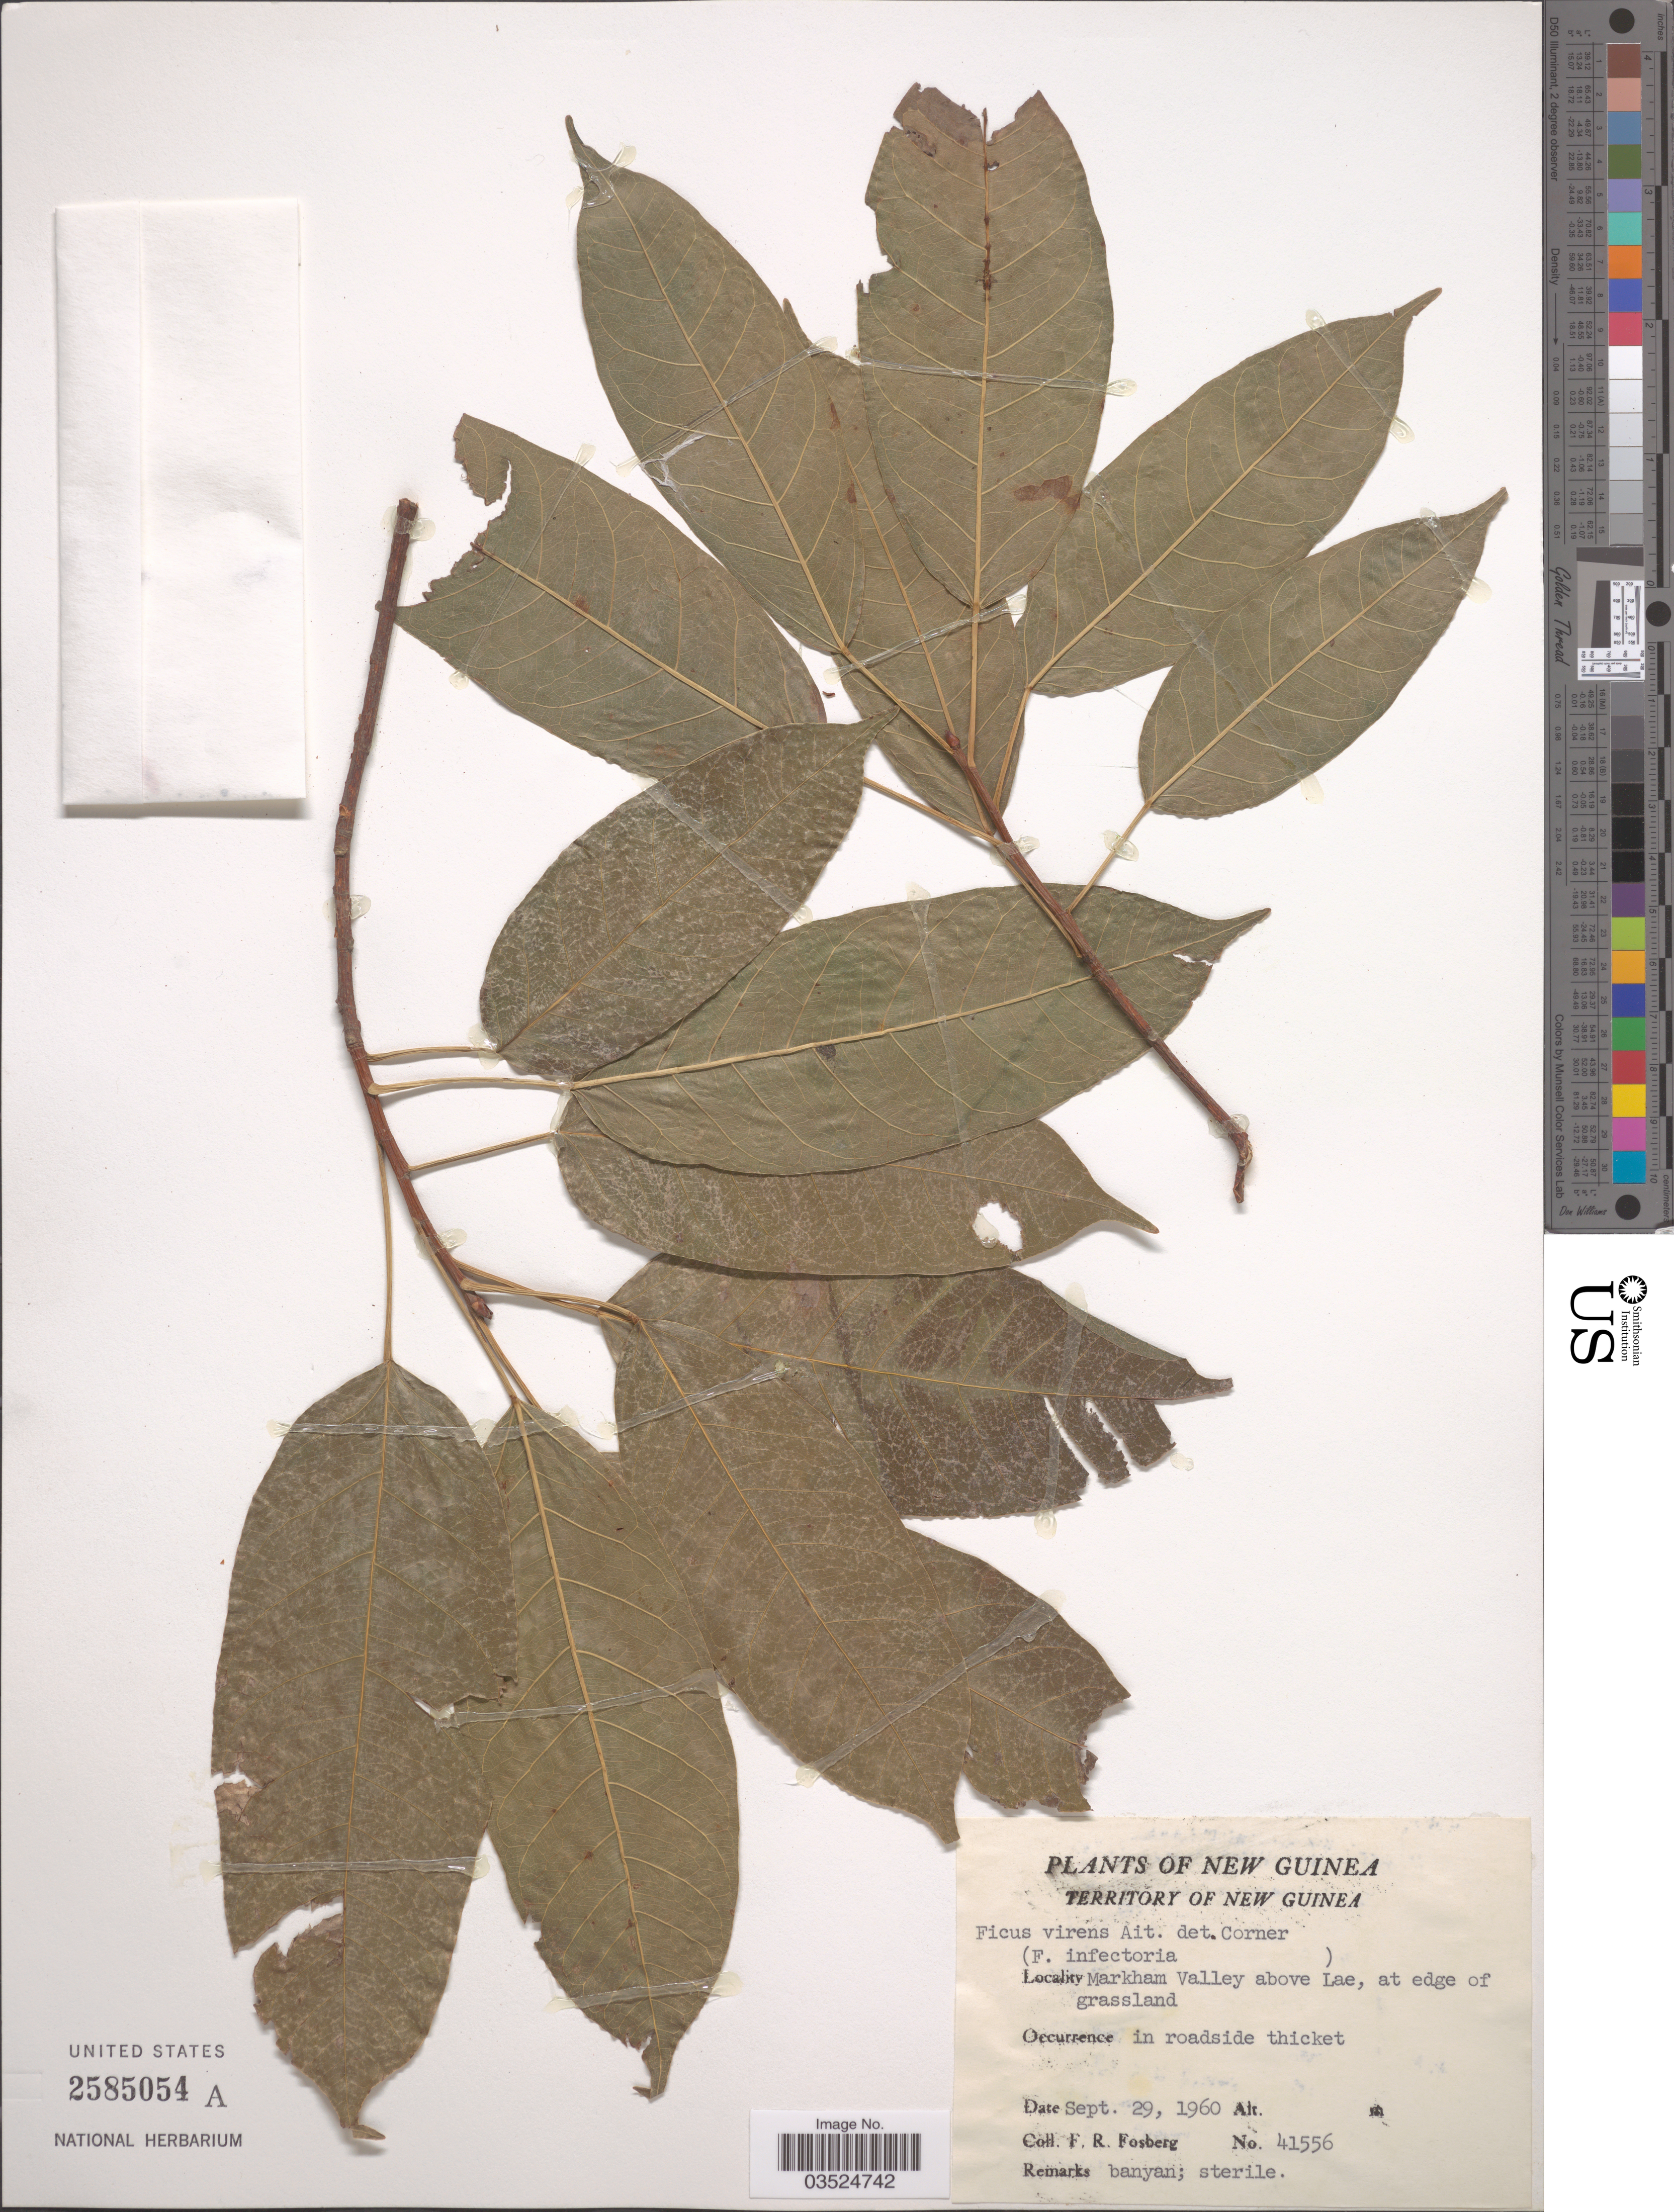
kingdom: Plantae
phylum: Tracheophyta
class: Magnoliopsida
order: Rosales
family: Moraceae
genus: Ficus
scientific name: Ficus virens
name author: Aiton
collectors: F. R. Fosberg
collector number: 41556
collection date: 1960-09-29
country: Papua New Guinea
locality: New Guinea. Territory of New Guinea. Markham Valley above Lae, at edge of grassland.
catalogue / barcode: US 2585054A